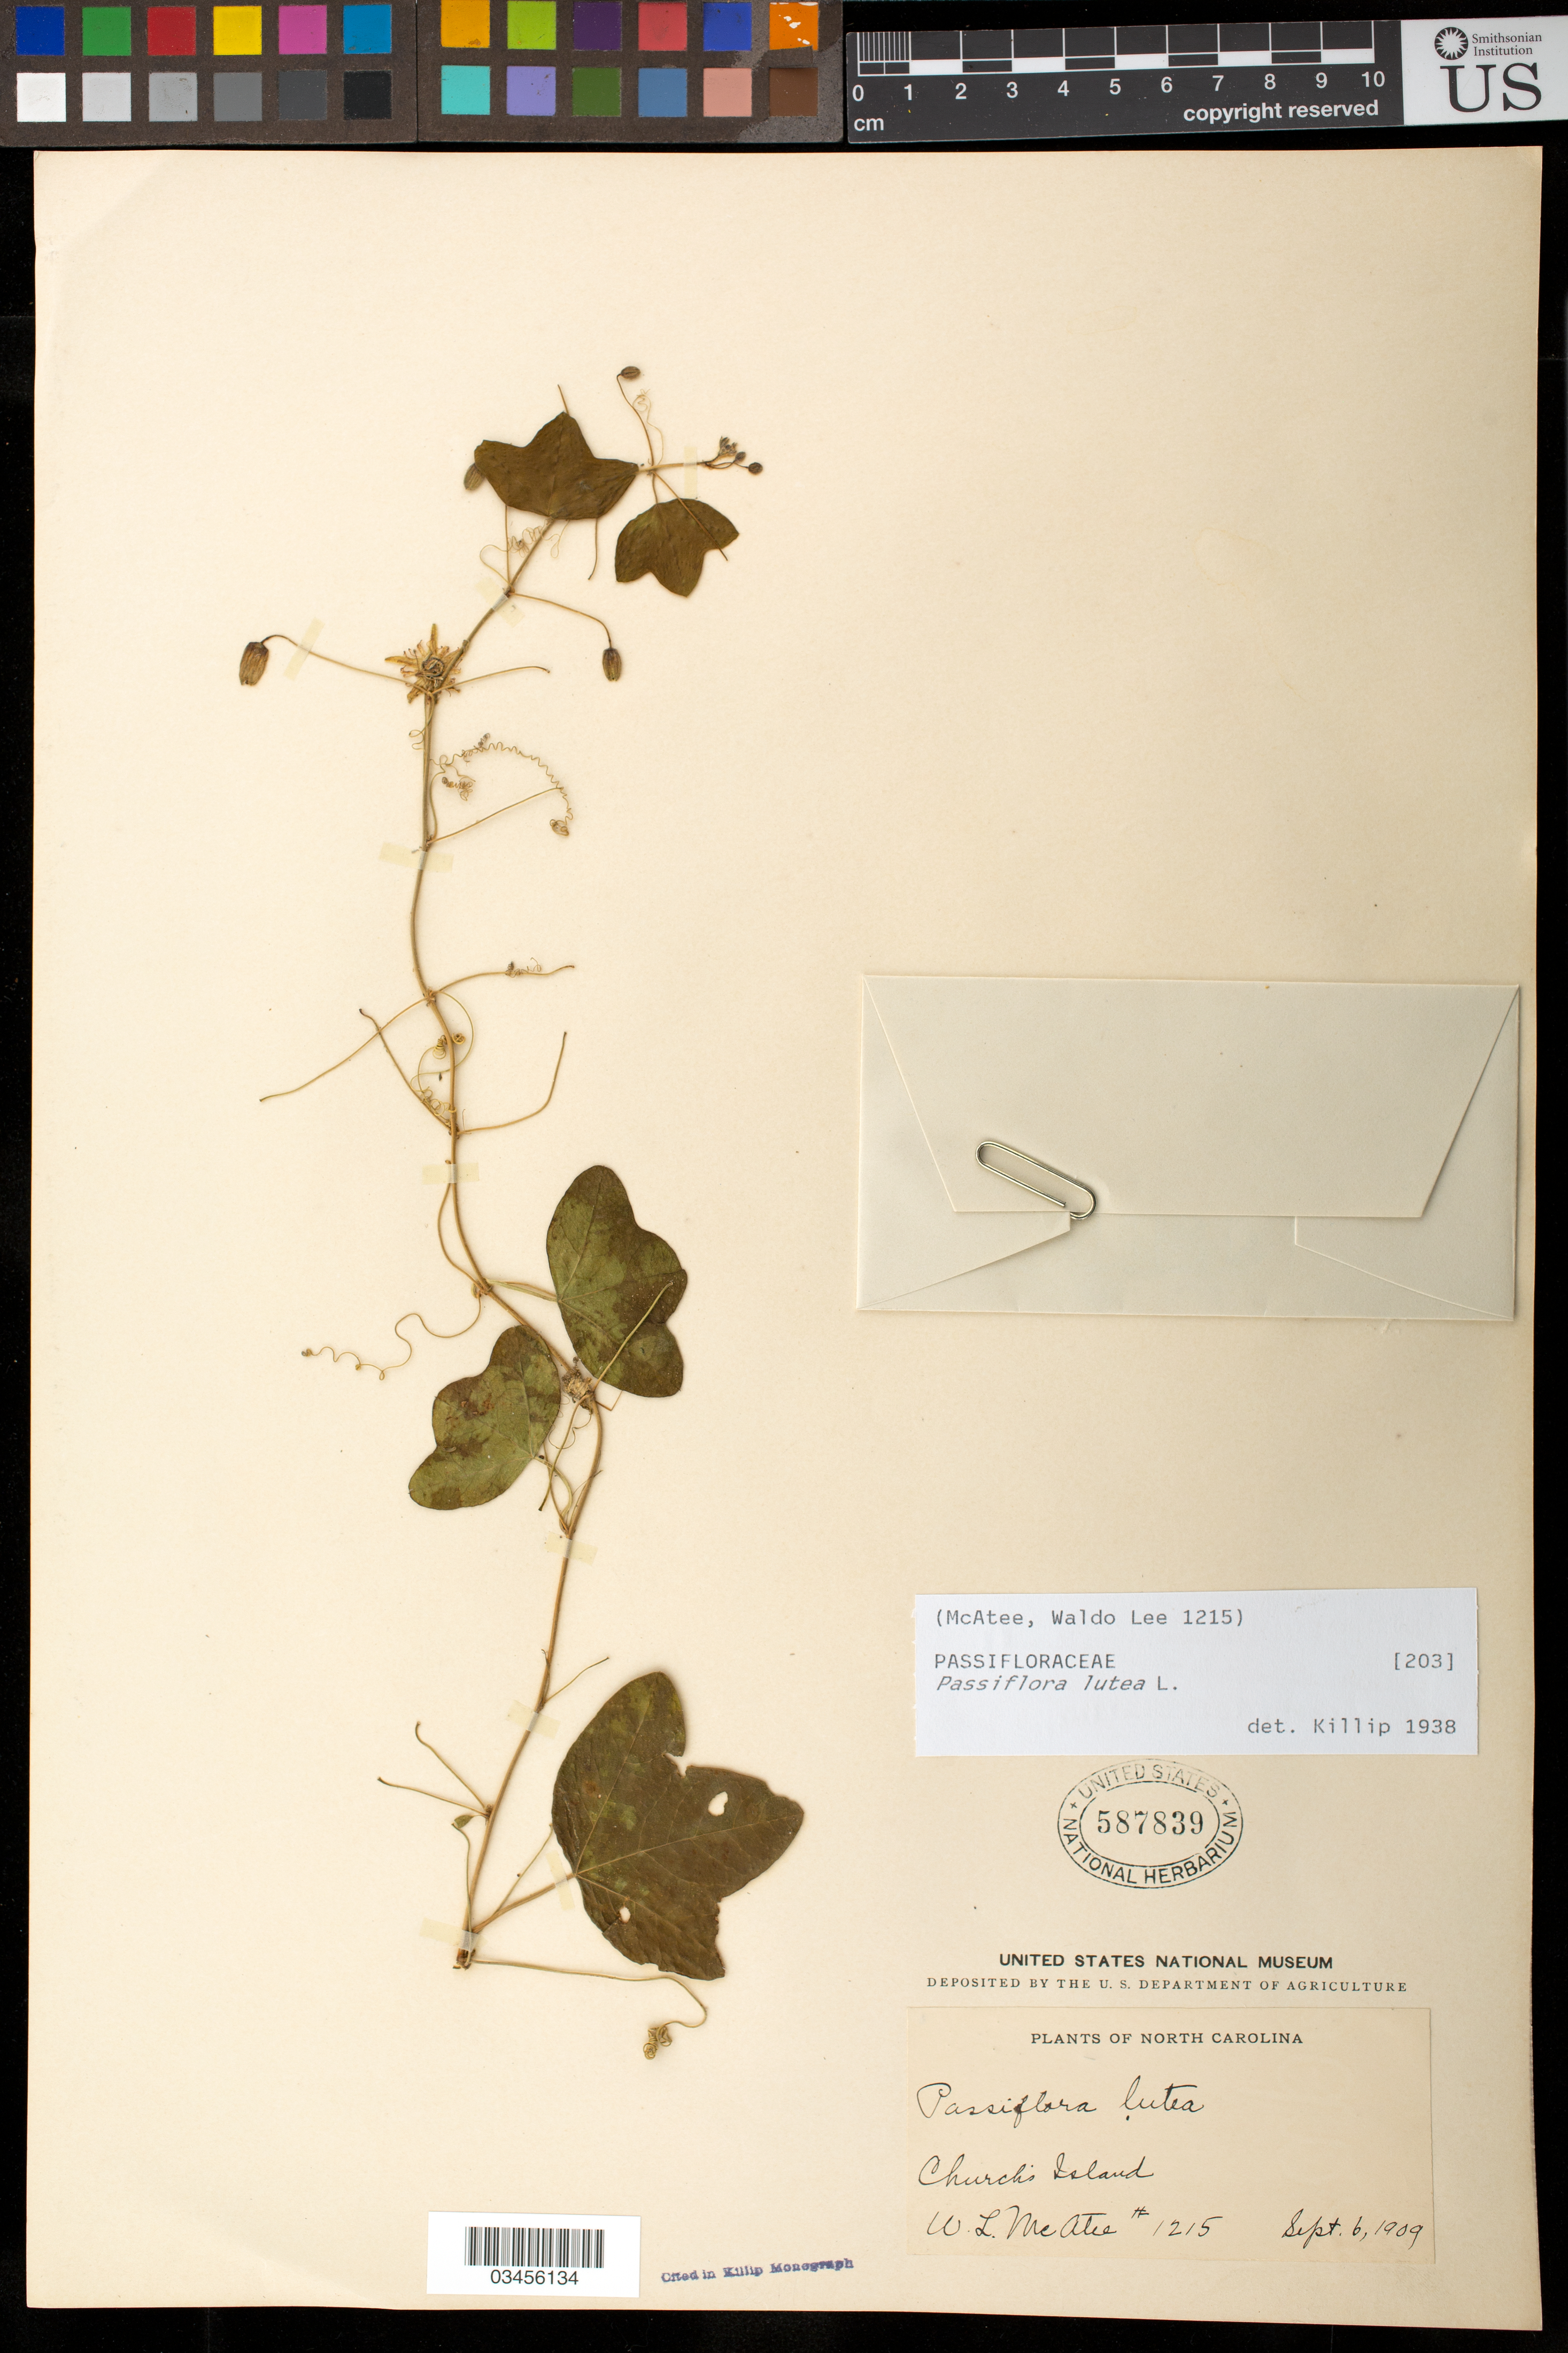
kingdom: Plantae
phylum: Tracheophyta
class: Magnoliopsida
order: Malpighiales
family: Passifloraceae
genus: Passiflora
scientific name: Passiflora lutea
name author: L.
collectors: W. McAtee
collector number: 1215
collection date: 1909-09-05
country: United States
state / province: North Carolina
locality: Church's Island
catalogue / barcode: US 587839